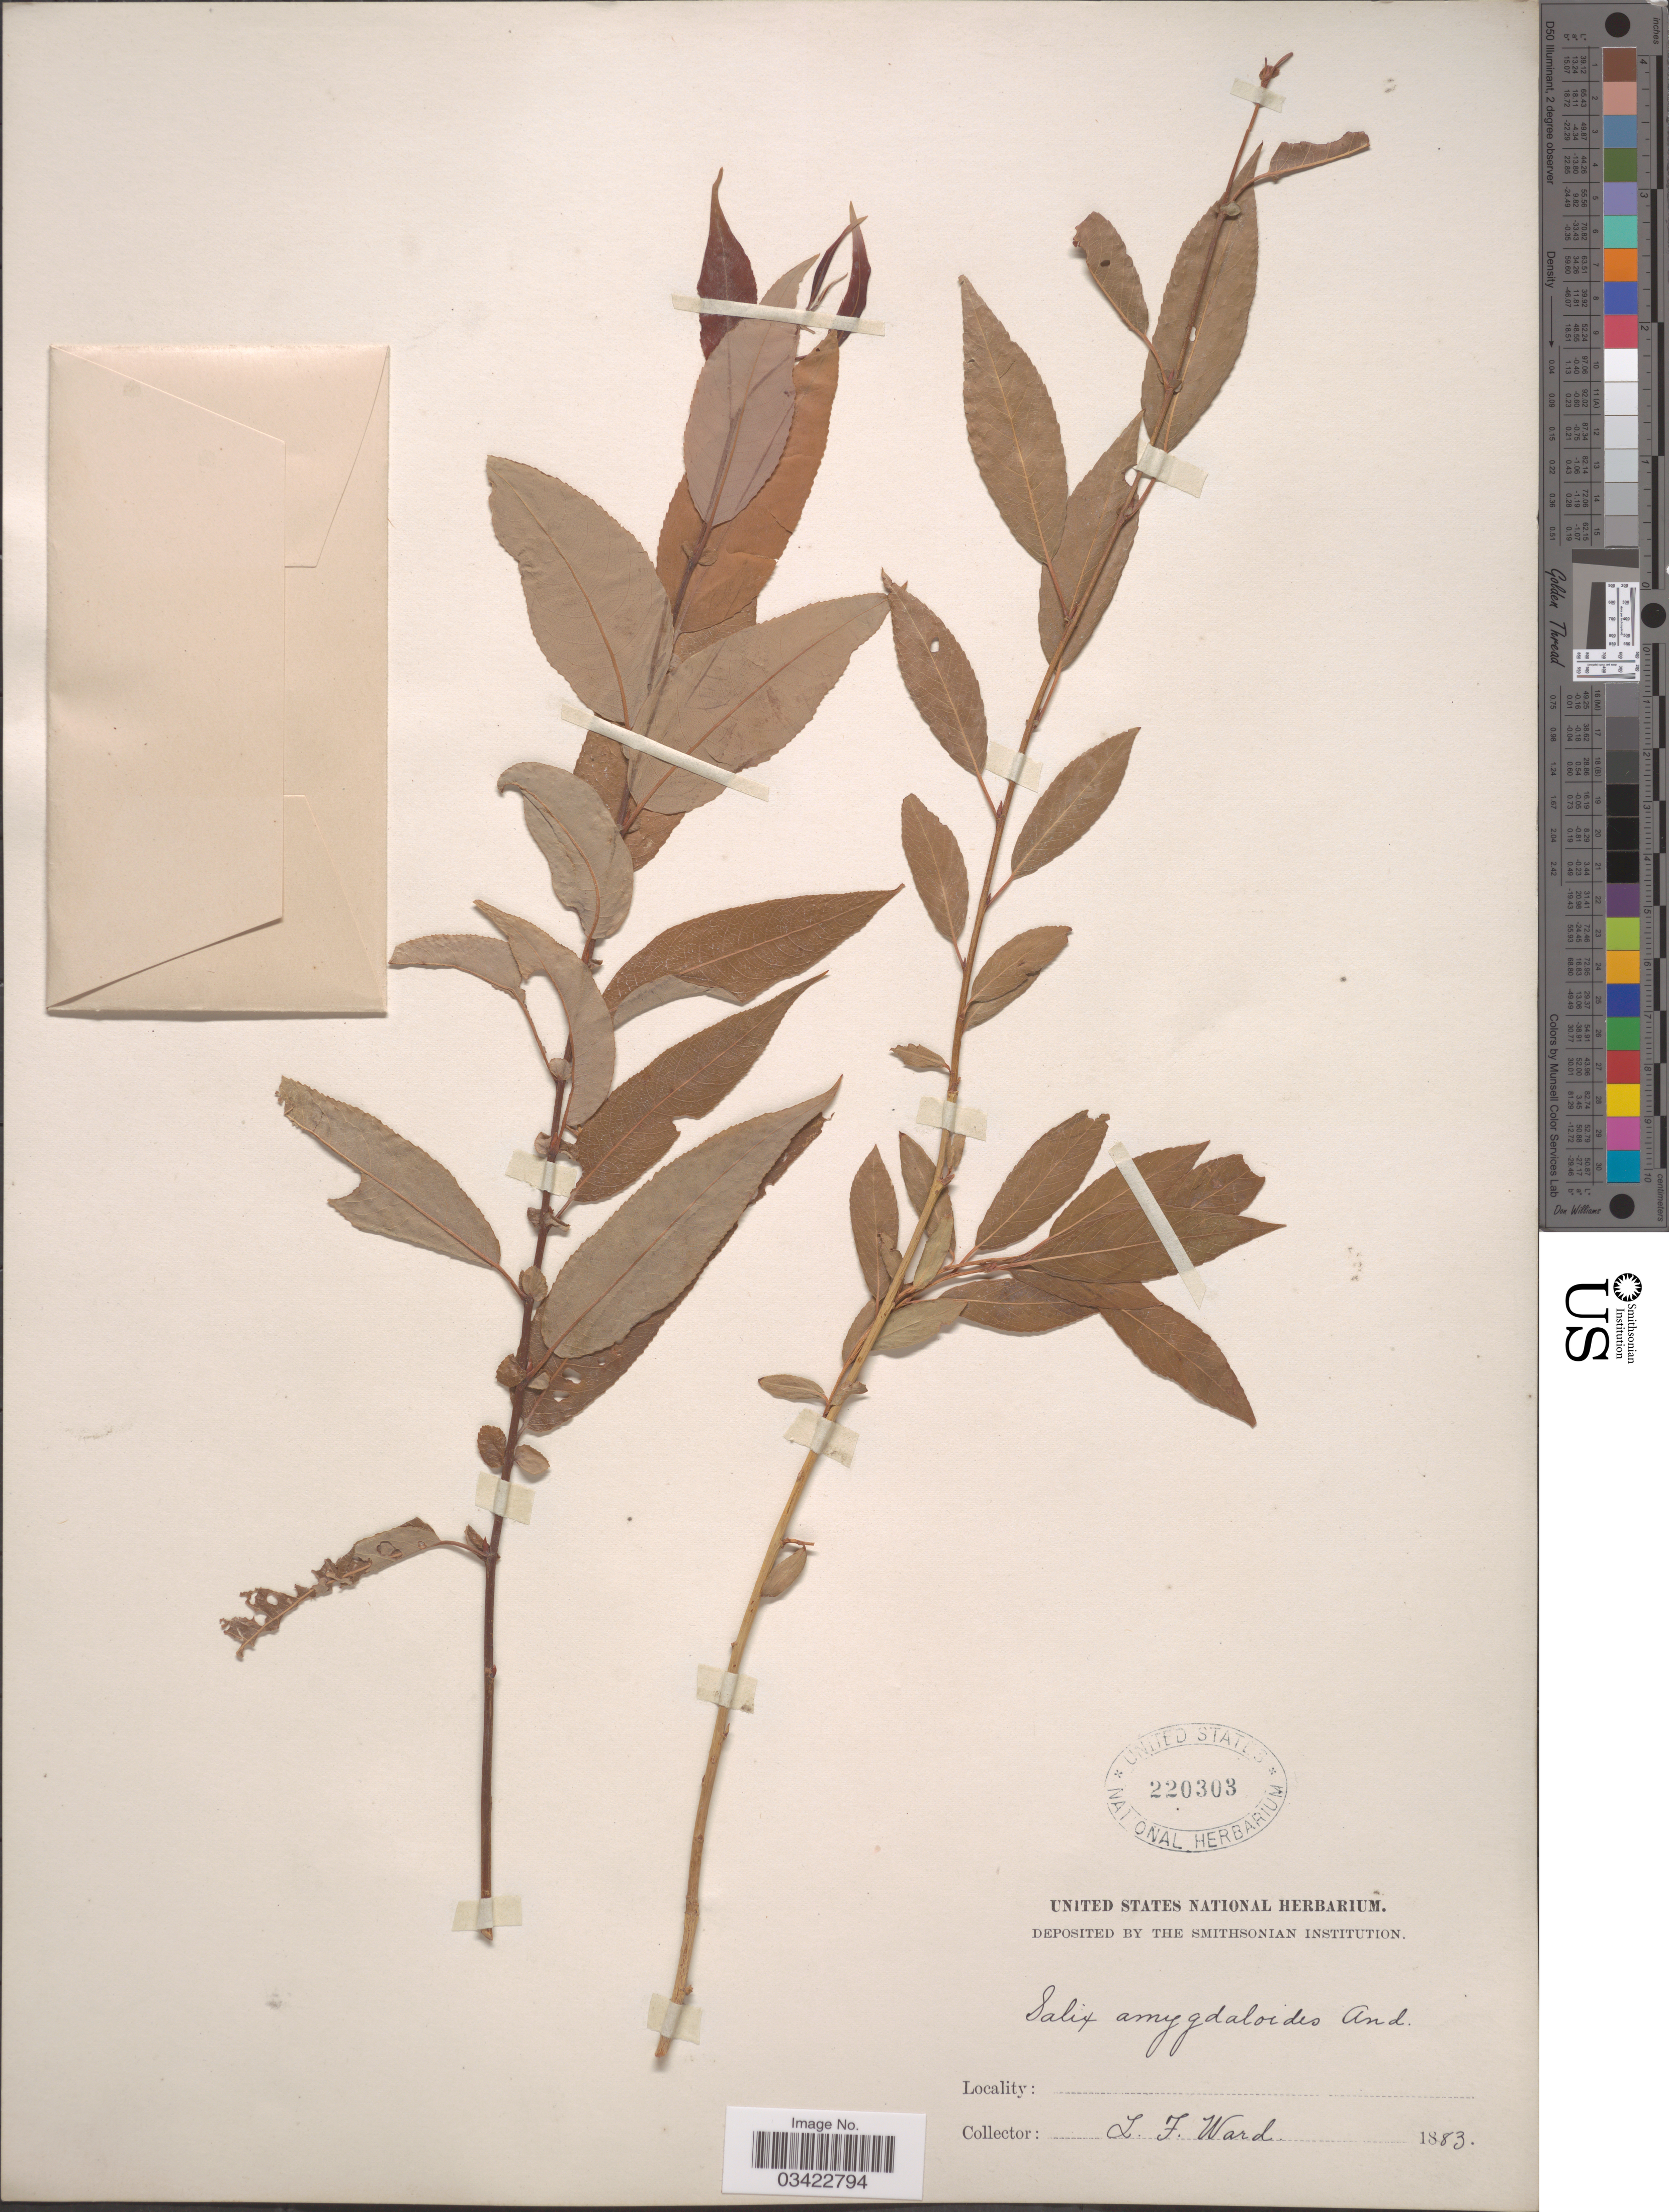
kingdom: Plantae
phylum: Tracheophyta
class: Magnoliopsida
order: Malpighiales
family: Salicaceae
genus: Salix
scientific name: Salix amygdaloides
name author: Andersson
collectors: L. Ward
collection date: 1883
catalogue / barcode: US 220303